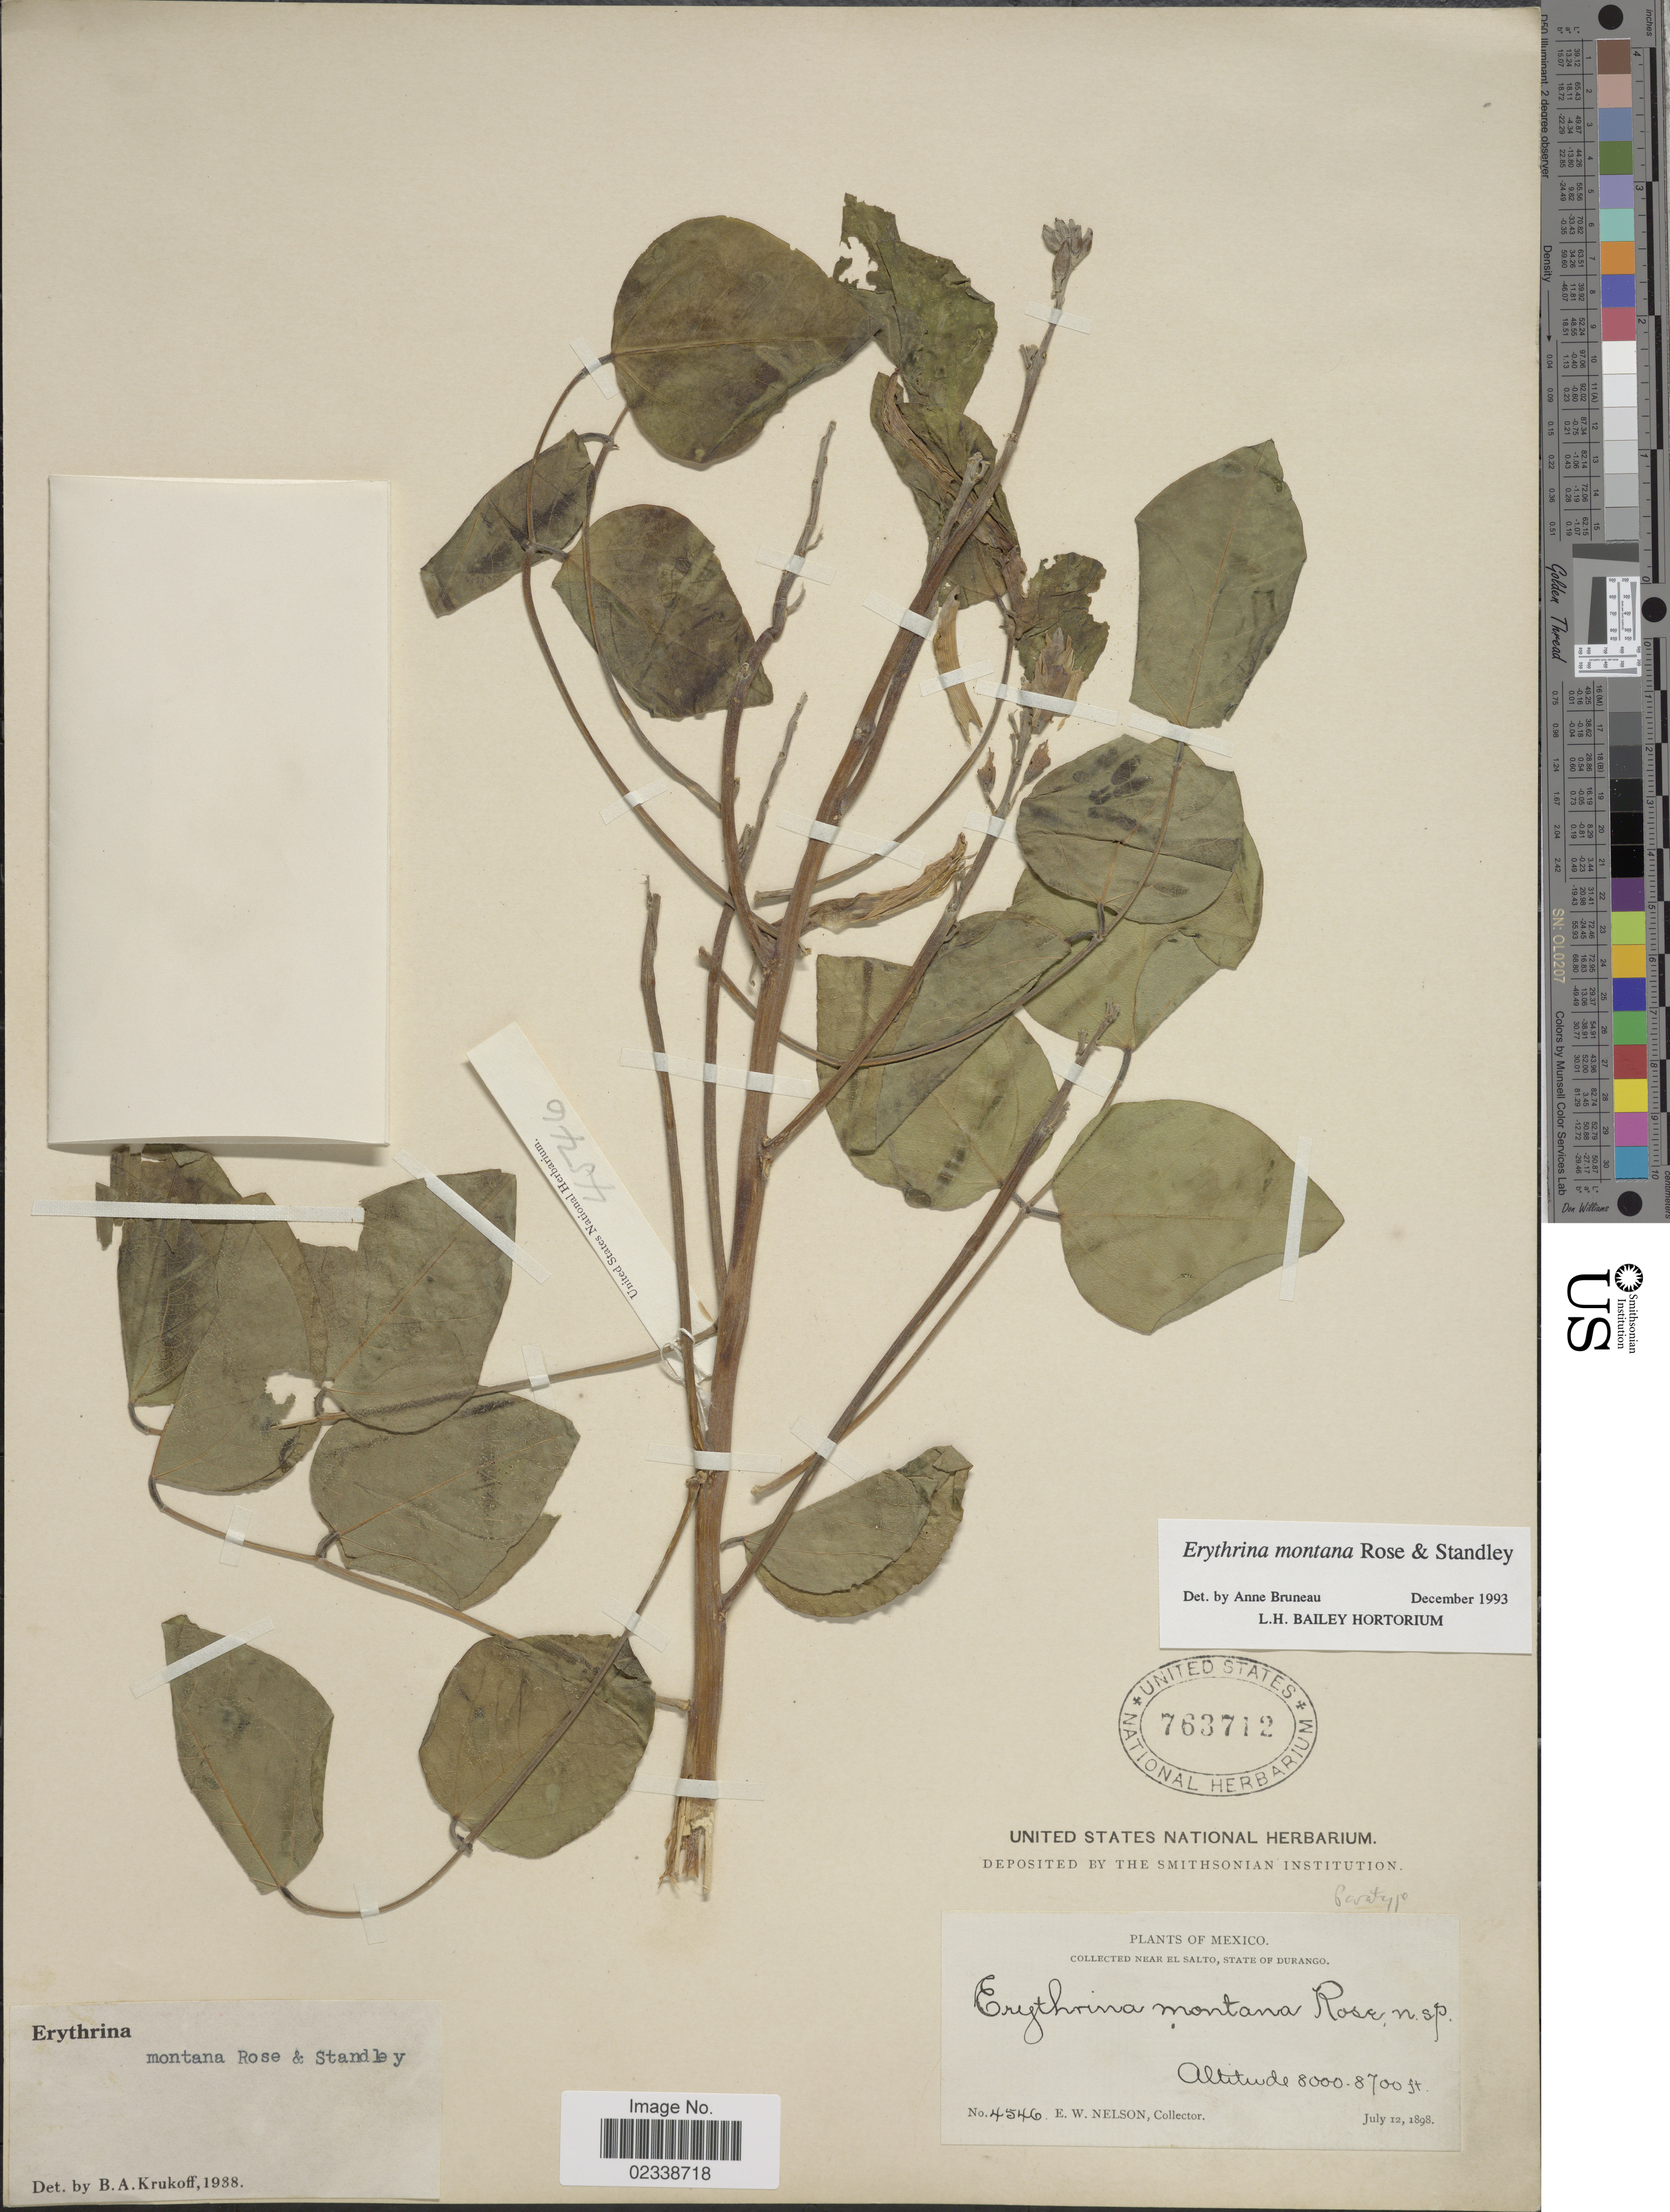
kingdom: Plantae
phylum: Tracheophyta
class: Magnoliopsida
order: Fabales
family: Fabaceae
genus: Erythrina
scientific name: Erythrina montana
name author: Rose & Standl.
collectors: E. W. Nelson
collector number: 4546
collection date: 1898-07-12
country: Mexico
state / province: Durango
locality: Near El Salto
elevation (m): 2438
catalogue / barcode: US 763712